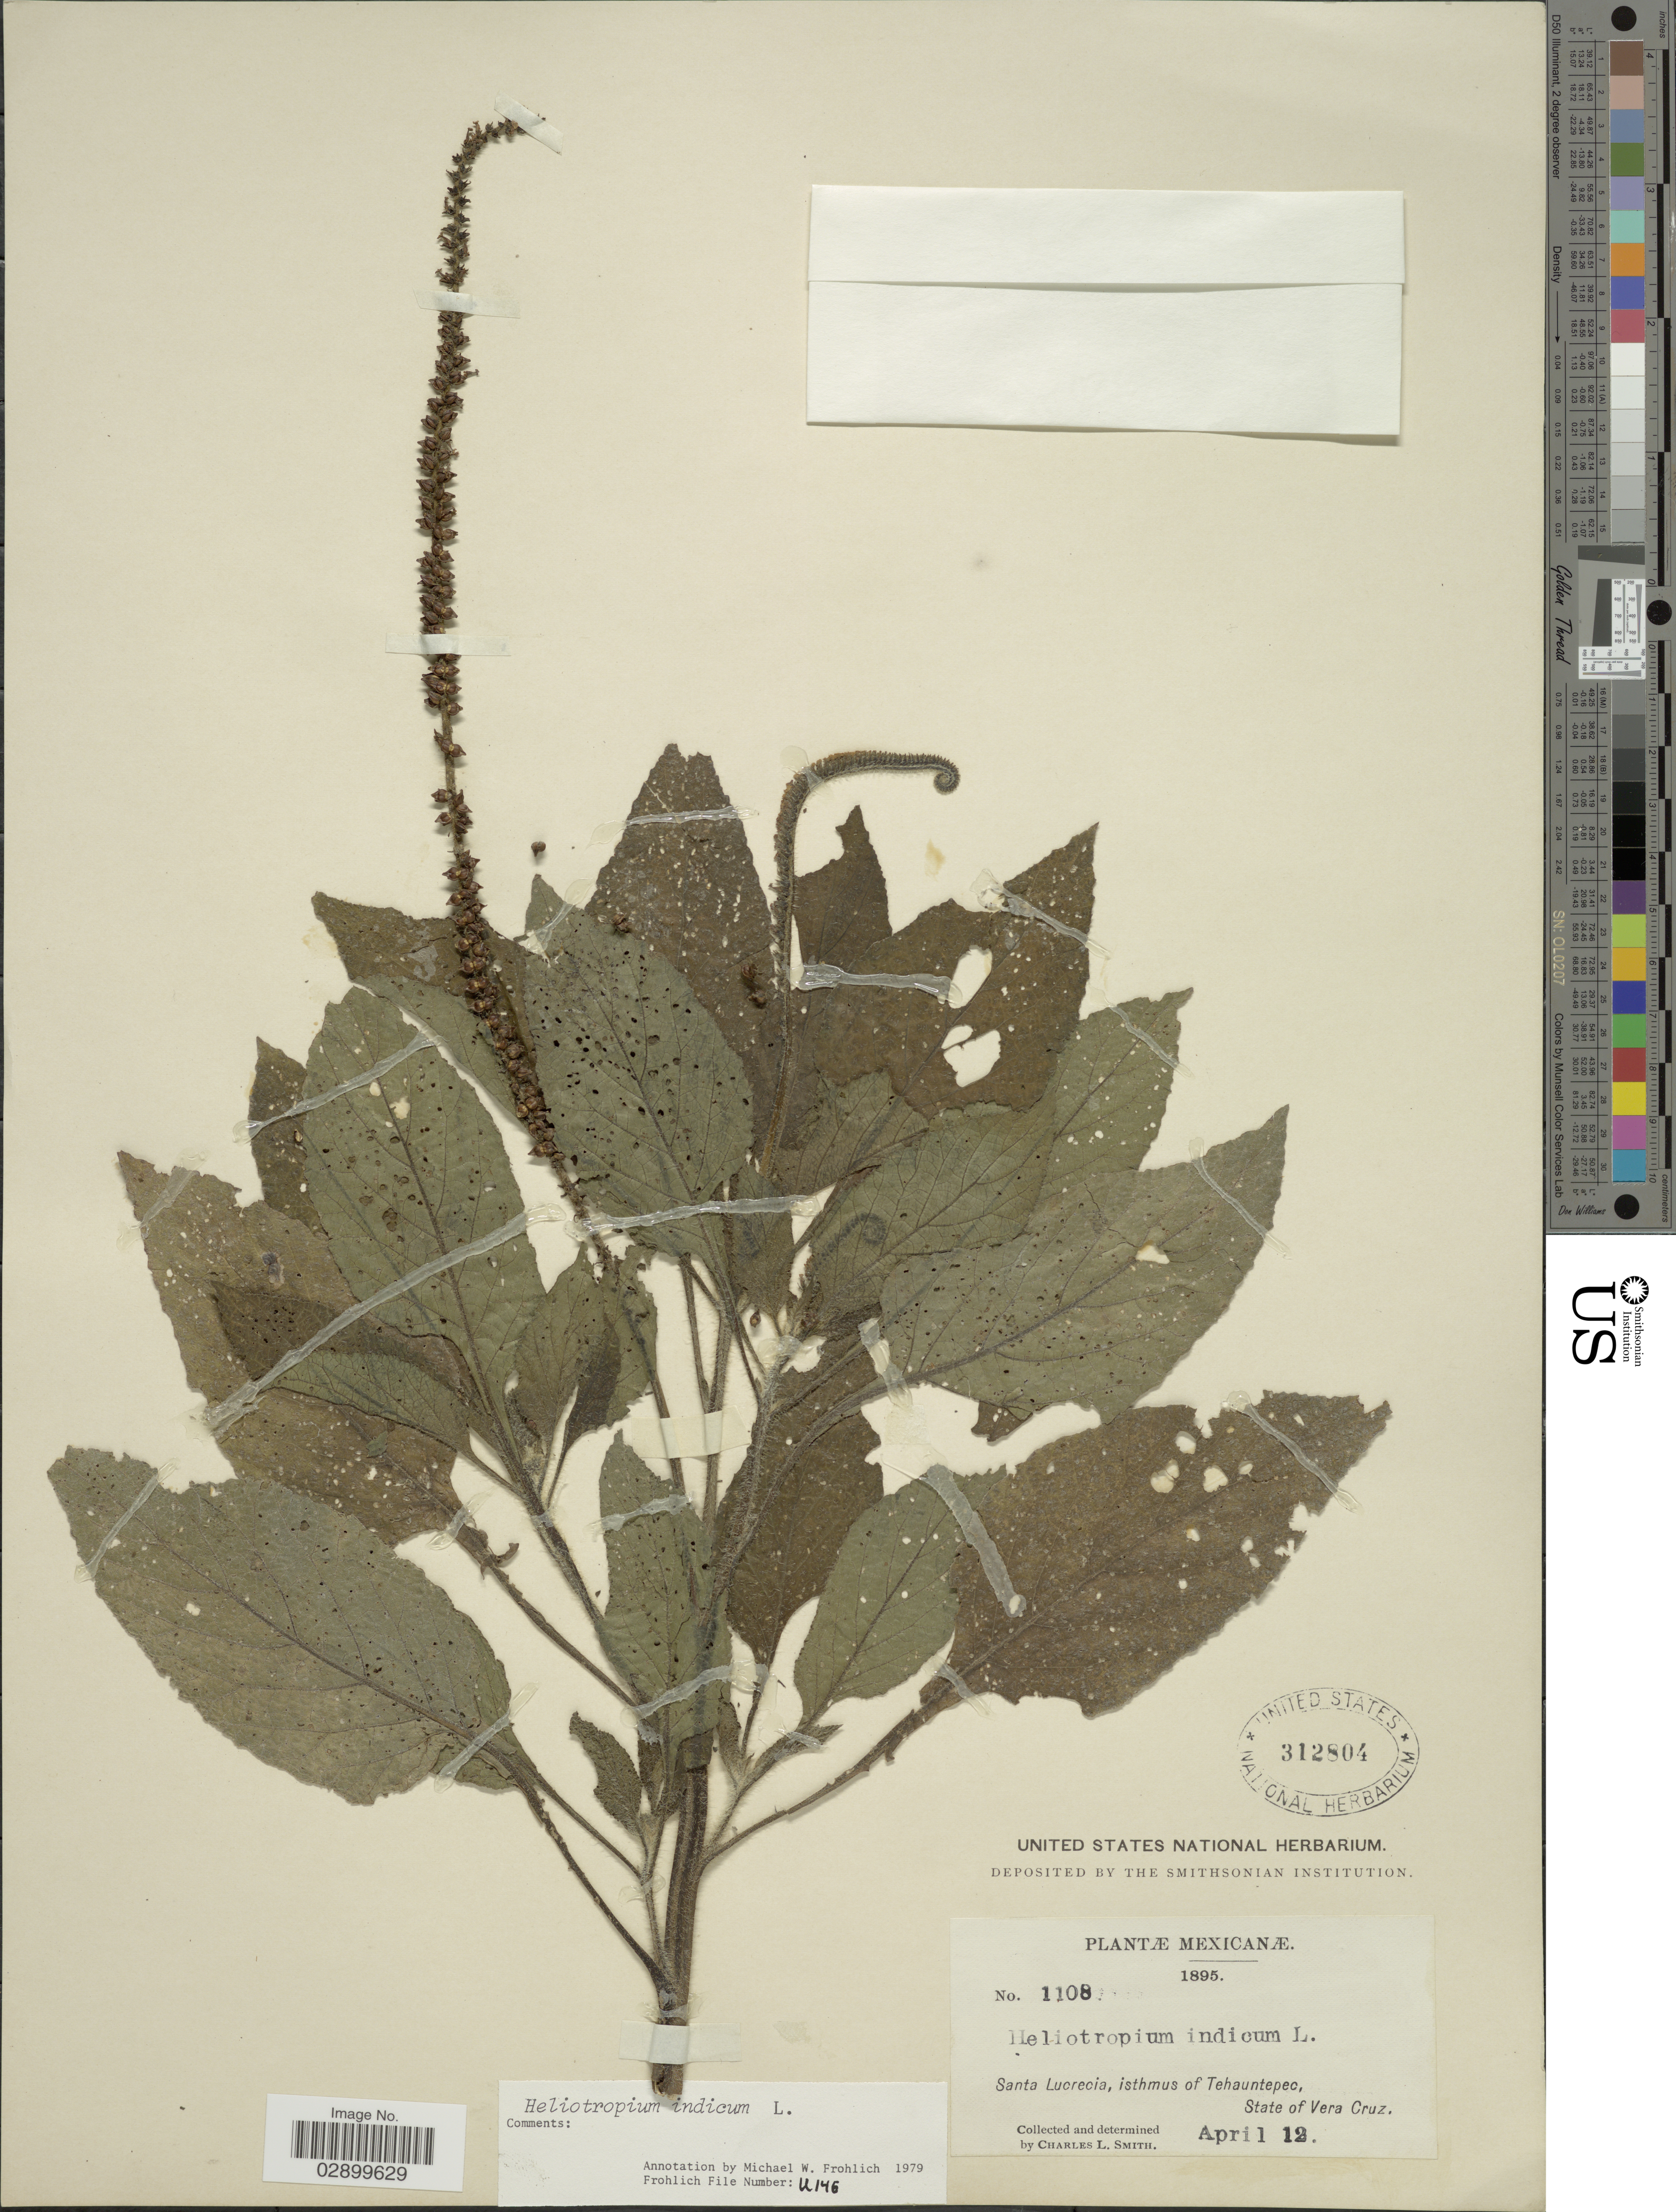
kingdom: Plantae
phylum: Tracheophyta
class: Magnoliopsida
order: Boraginales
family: Heliotropiaceae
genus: Heliotropium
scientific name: Heliotropium indicum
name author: L.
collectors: C. L. Smith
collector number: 1108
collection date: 1895-04-12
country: Mexico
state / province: Veracruz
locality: Santa Lucrecia, isthmus of Tehuantepec, State of Vera Cruz.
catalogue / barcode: US 312804